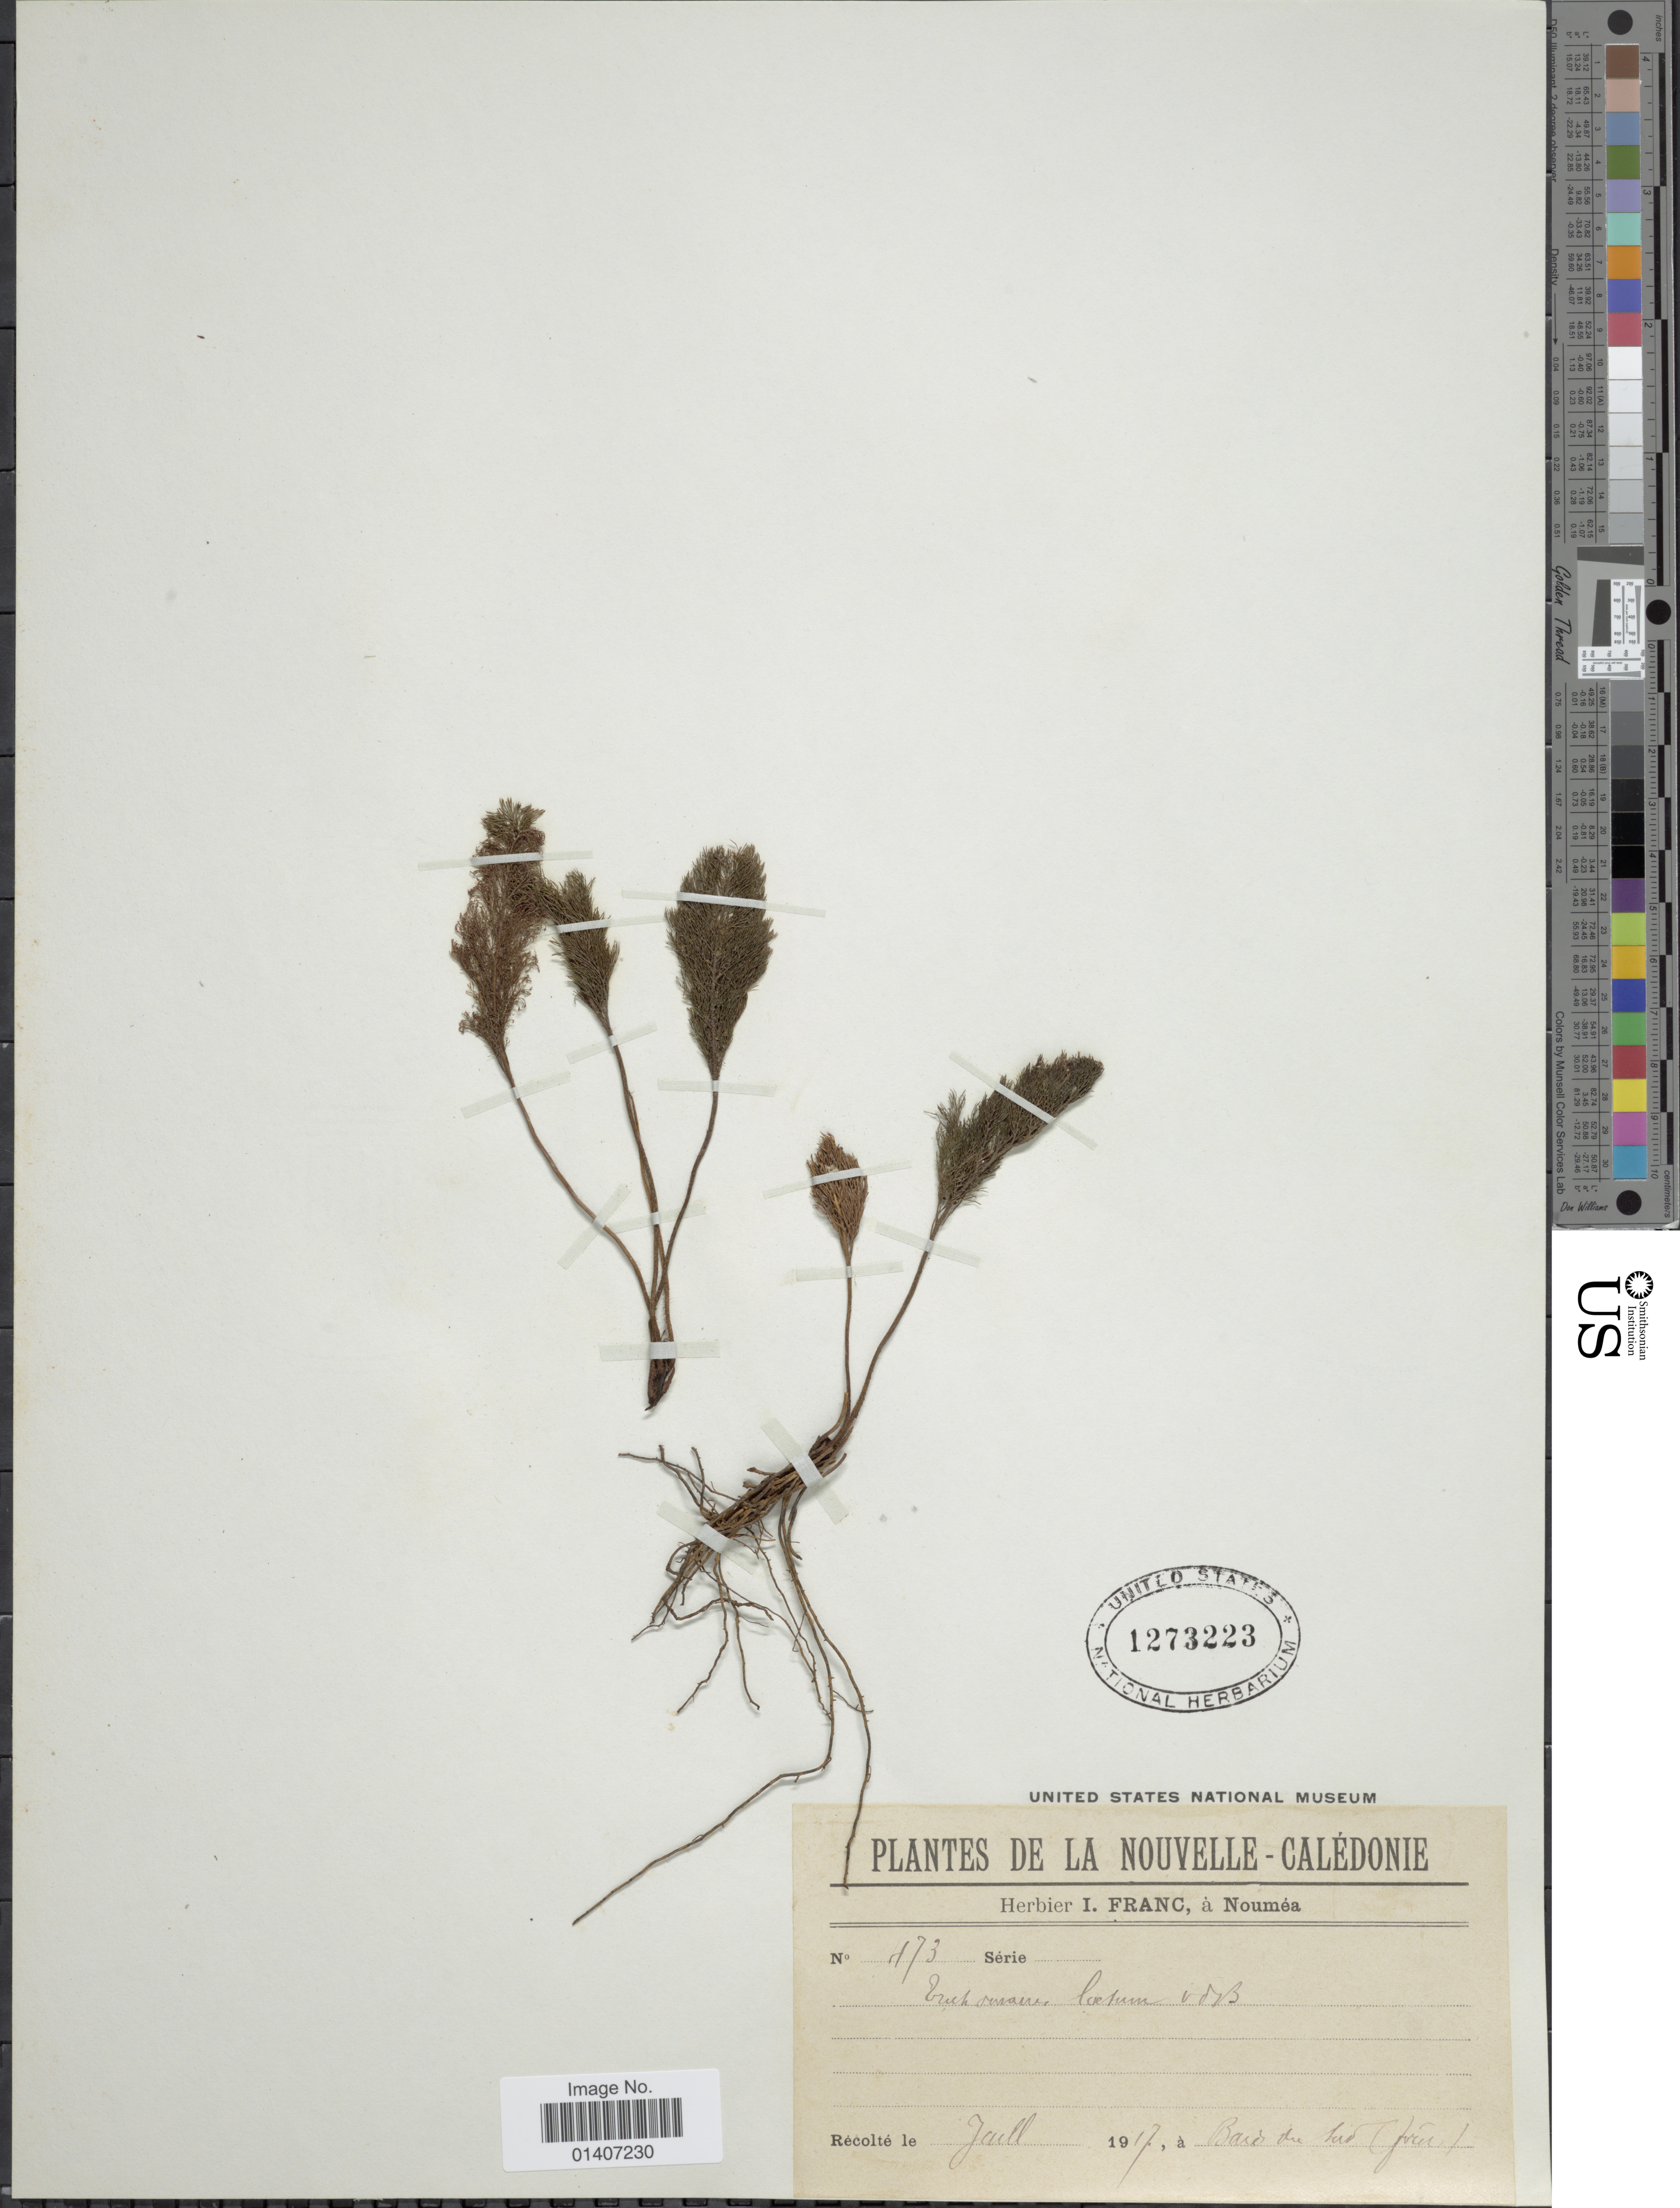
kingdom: Plantae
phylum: Tracheophyta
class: Polypodiopsida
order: Hymenophyllales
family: Hymenophyllaceae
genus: Abrodictyum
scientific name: Abrodictyum laetum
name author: (Bosch) Ebihara & K. Iwats.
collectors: I. Franc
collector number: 473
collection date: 1917-07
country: New Caledonia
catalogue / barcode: US 1273223